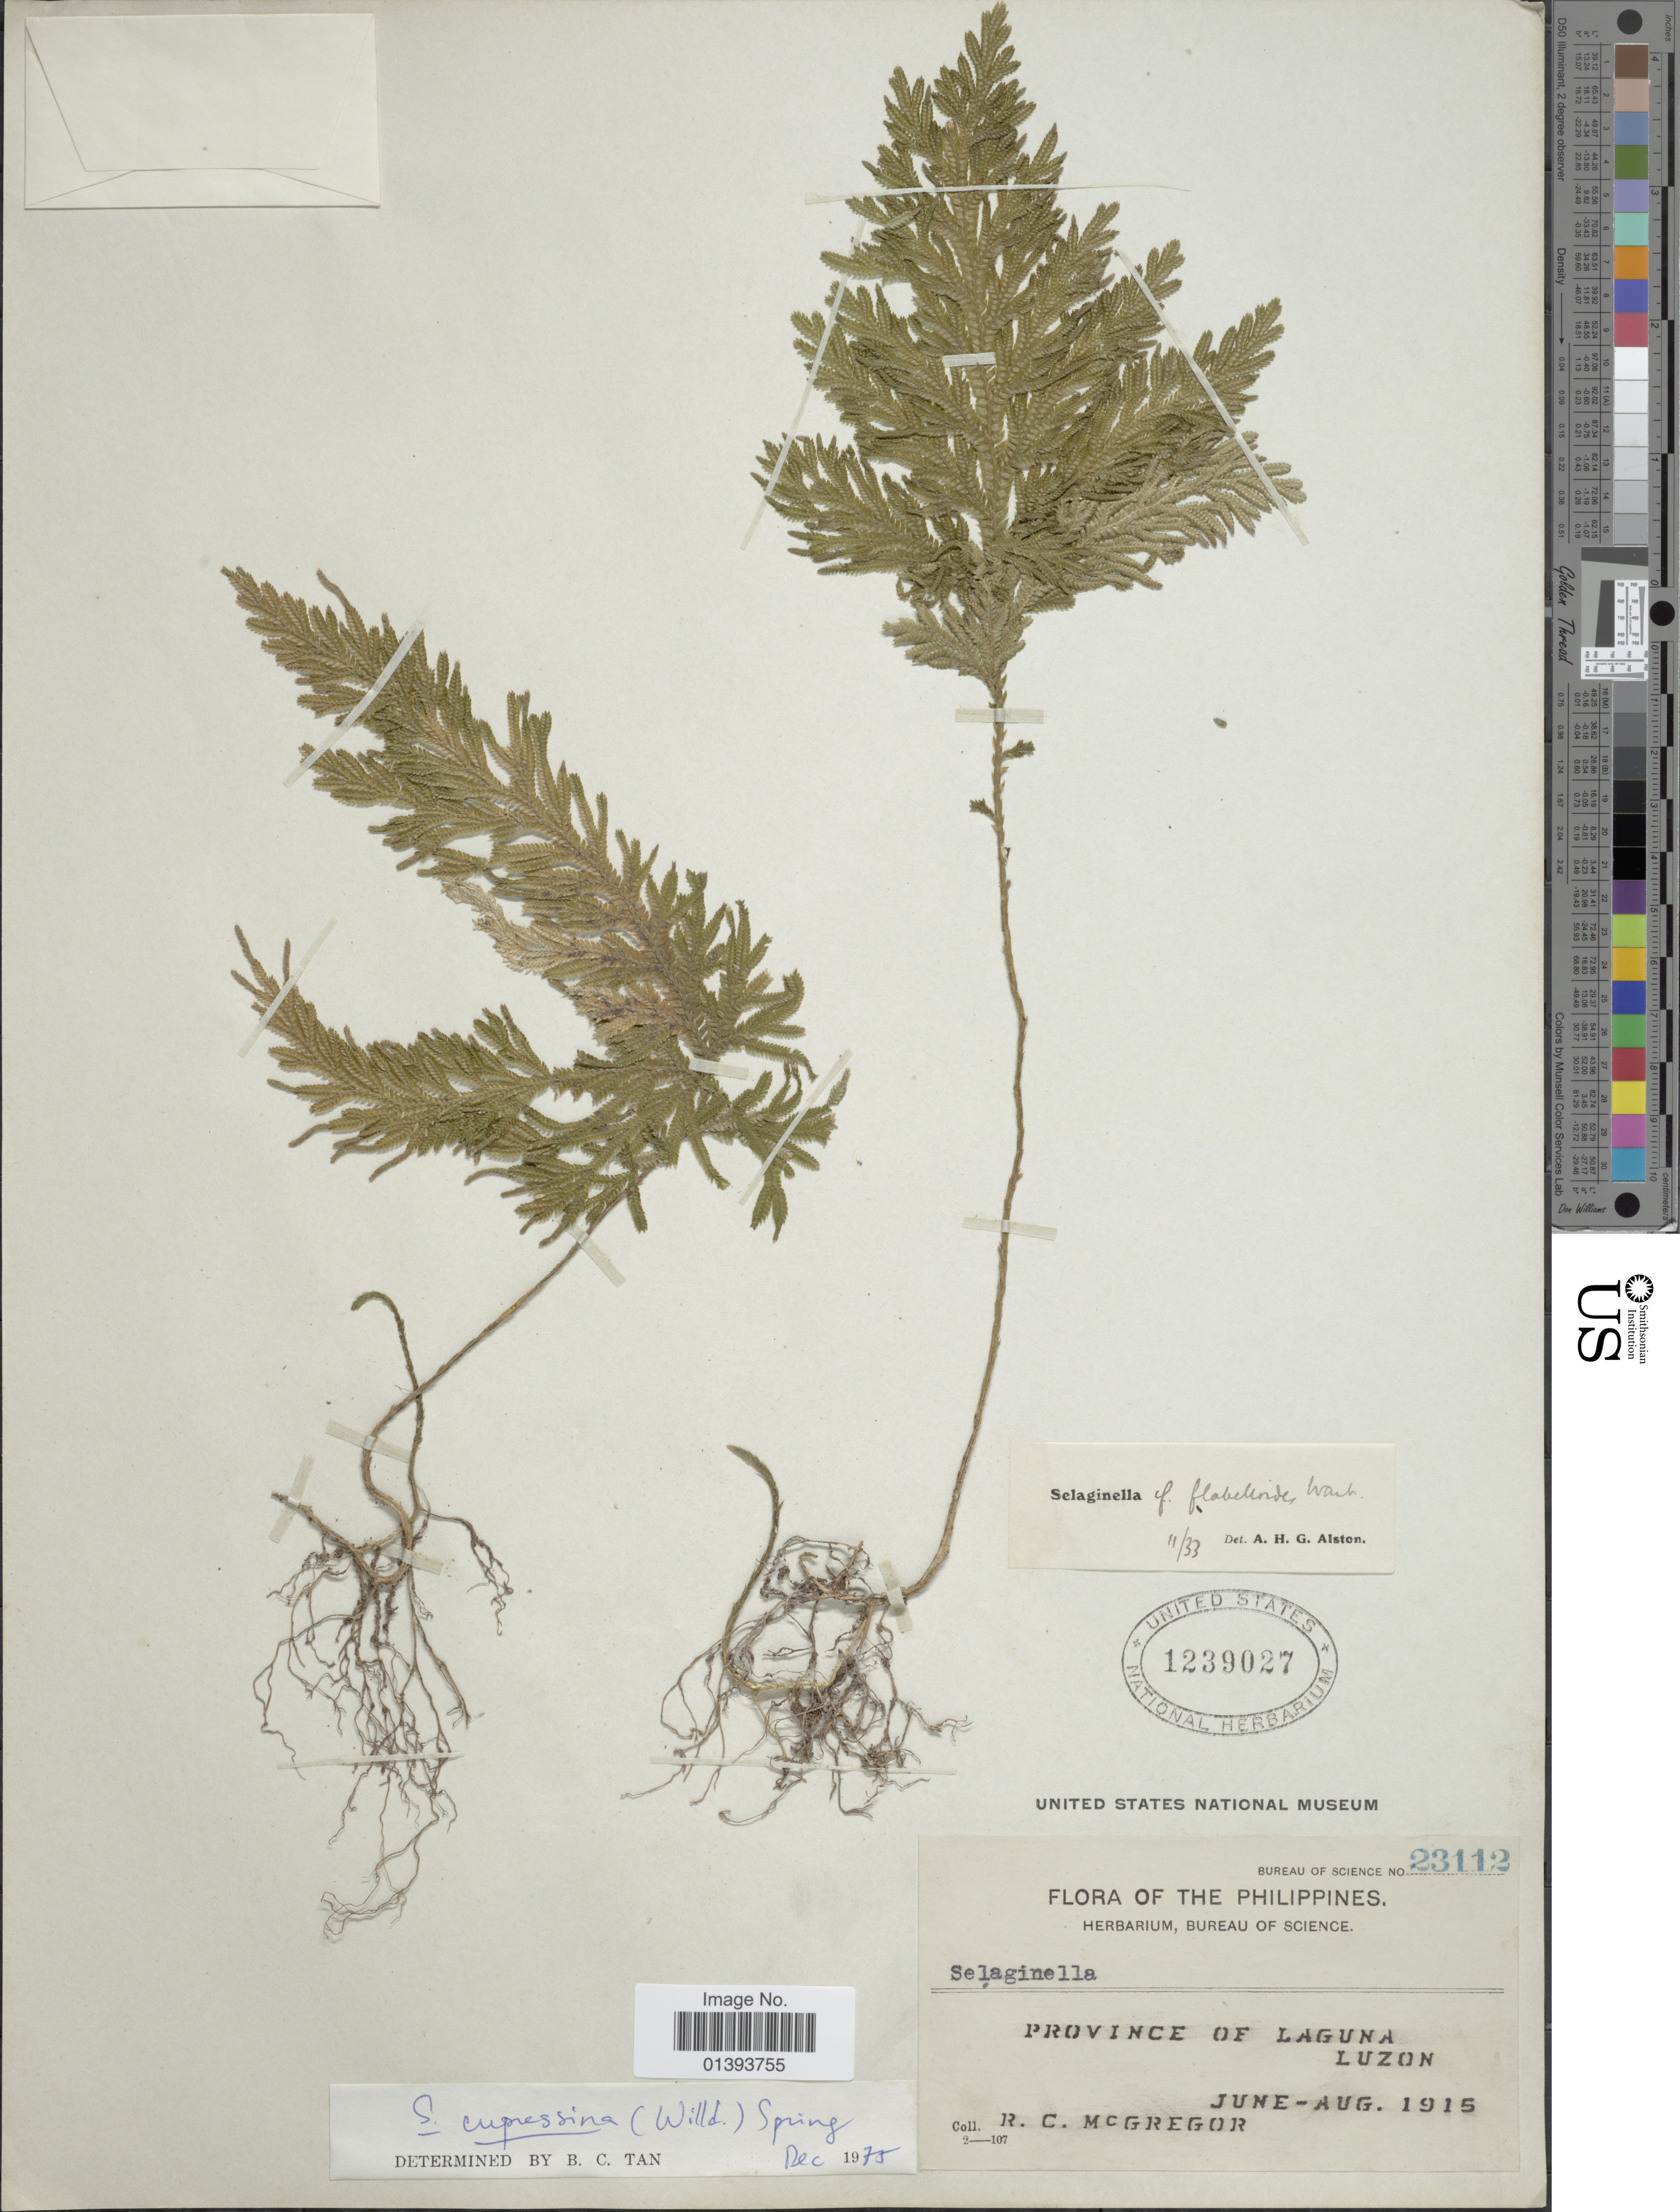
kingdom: Plantae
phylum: Tracheophyta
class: Lycopodiopsida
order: Selaginellales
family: Selaginellaceae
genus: Selaginella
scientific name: Selaginella cupressina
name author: (Willd.) Spring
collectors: R. C. McGregor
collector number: Bureau of Science 23112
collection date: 1915-06/1915-08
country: Philippines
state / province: Central Luzon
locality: Province of Laguna, Luzon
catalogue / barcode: US 1239027